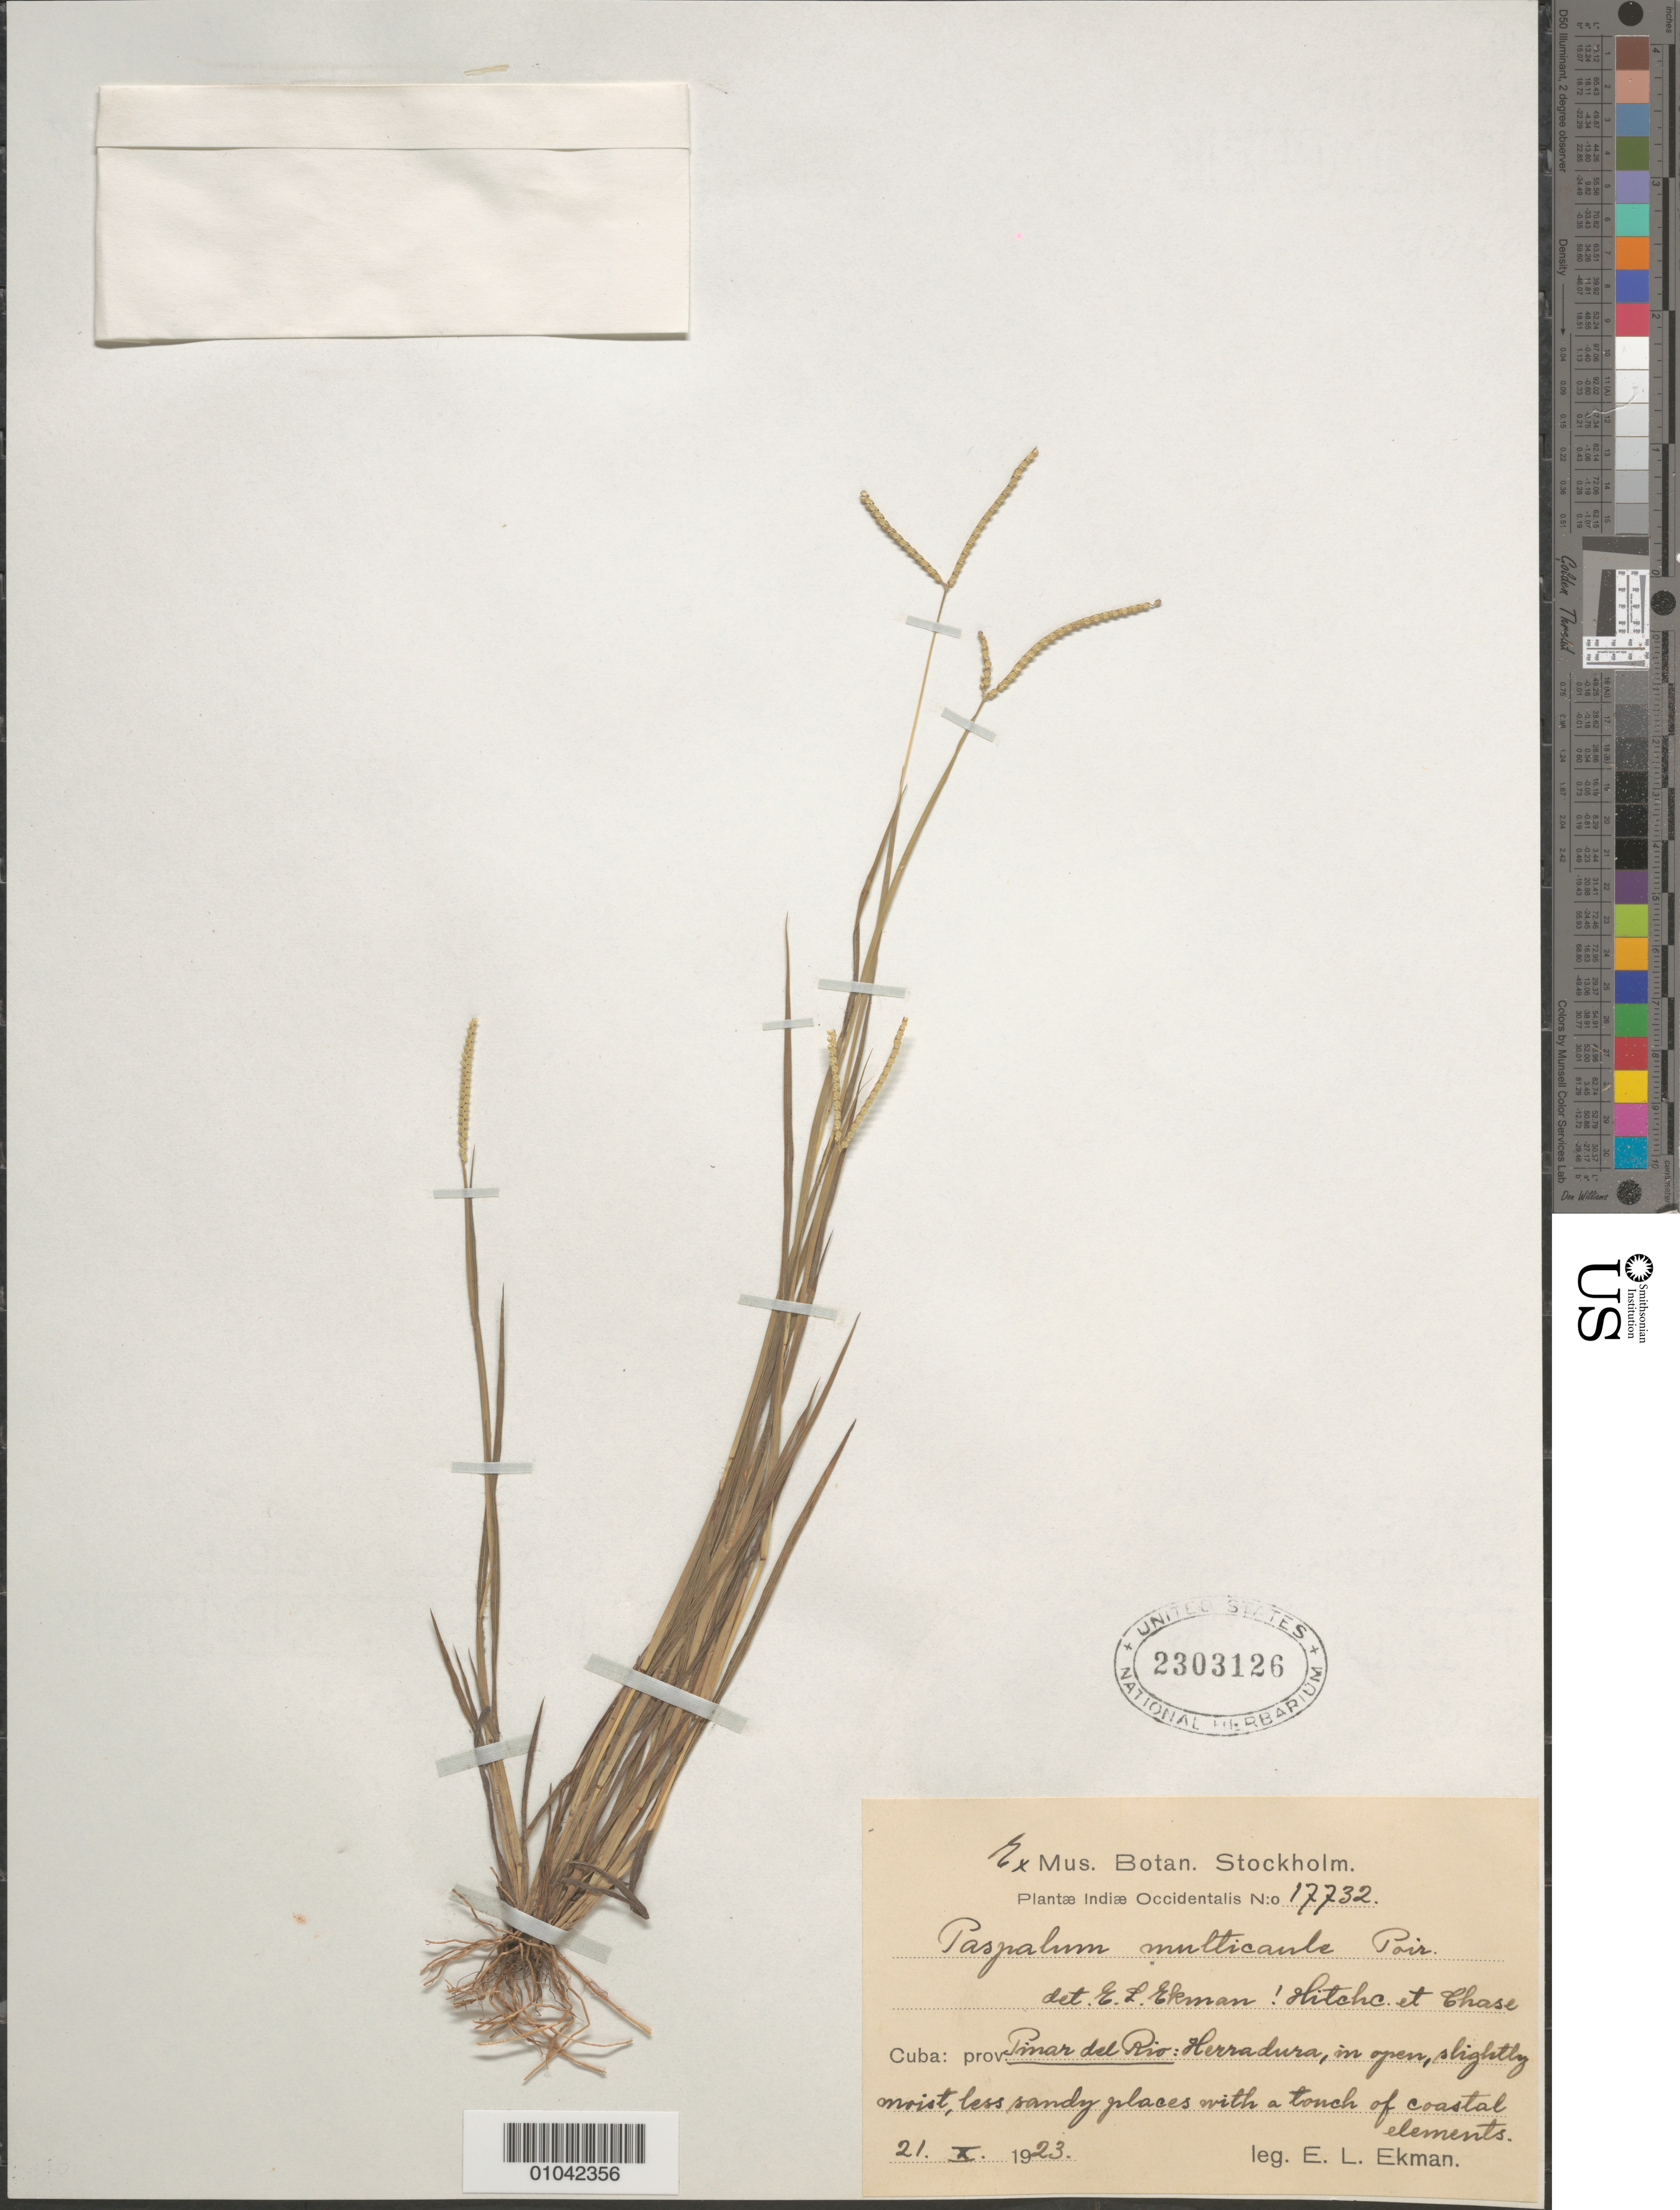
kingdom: Plantae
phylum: Tracheophyta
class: Liliopsida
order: Poales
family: Poaceae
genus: Paspalum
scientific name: Paspalum multicaule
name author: Poir.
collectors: E. L. Ekman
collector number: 17732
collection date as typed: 21 Oct 1923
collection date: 1923-10-21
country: Cuba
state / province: Pinar del Rio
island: Cuba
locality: Herradura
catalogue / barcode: US 2303126